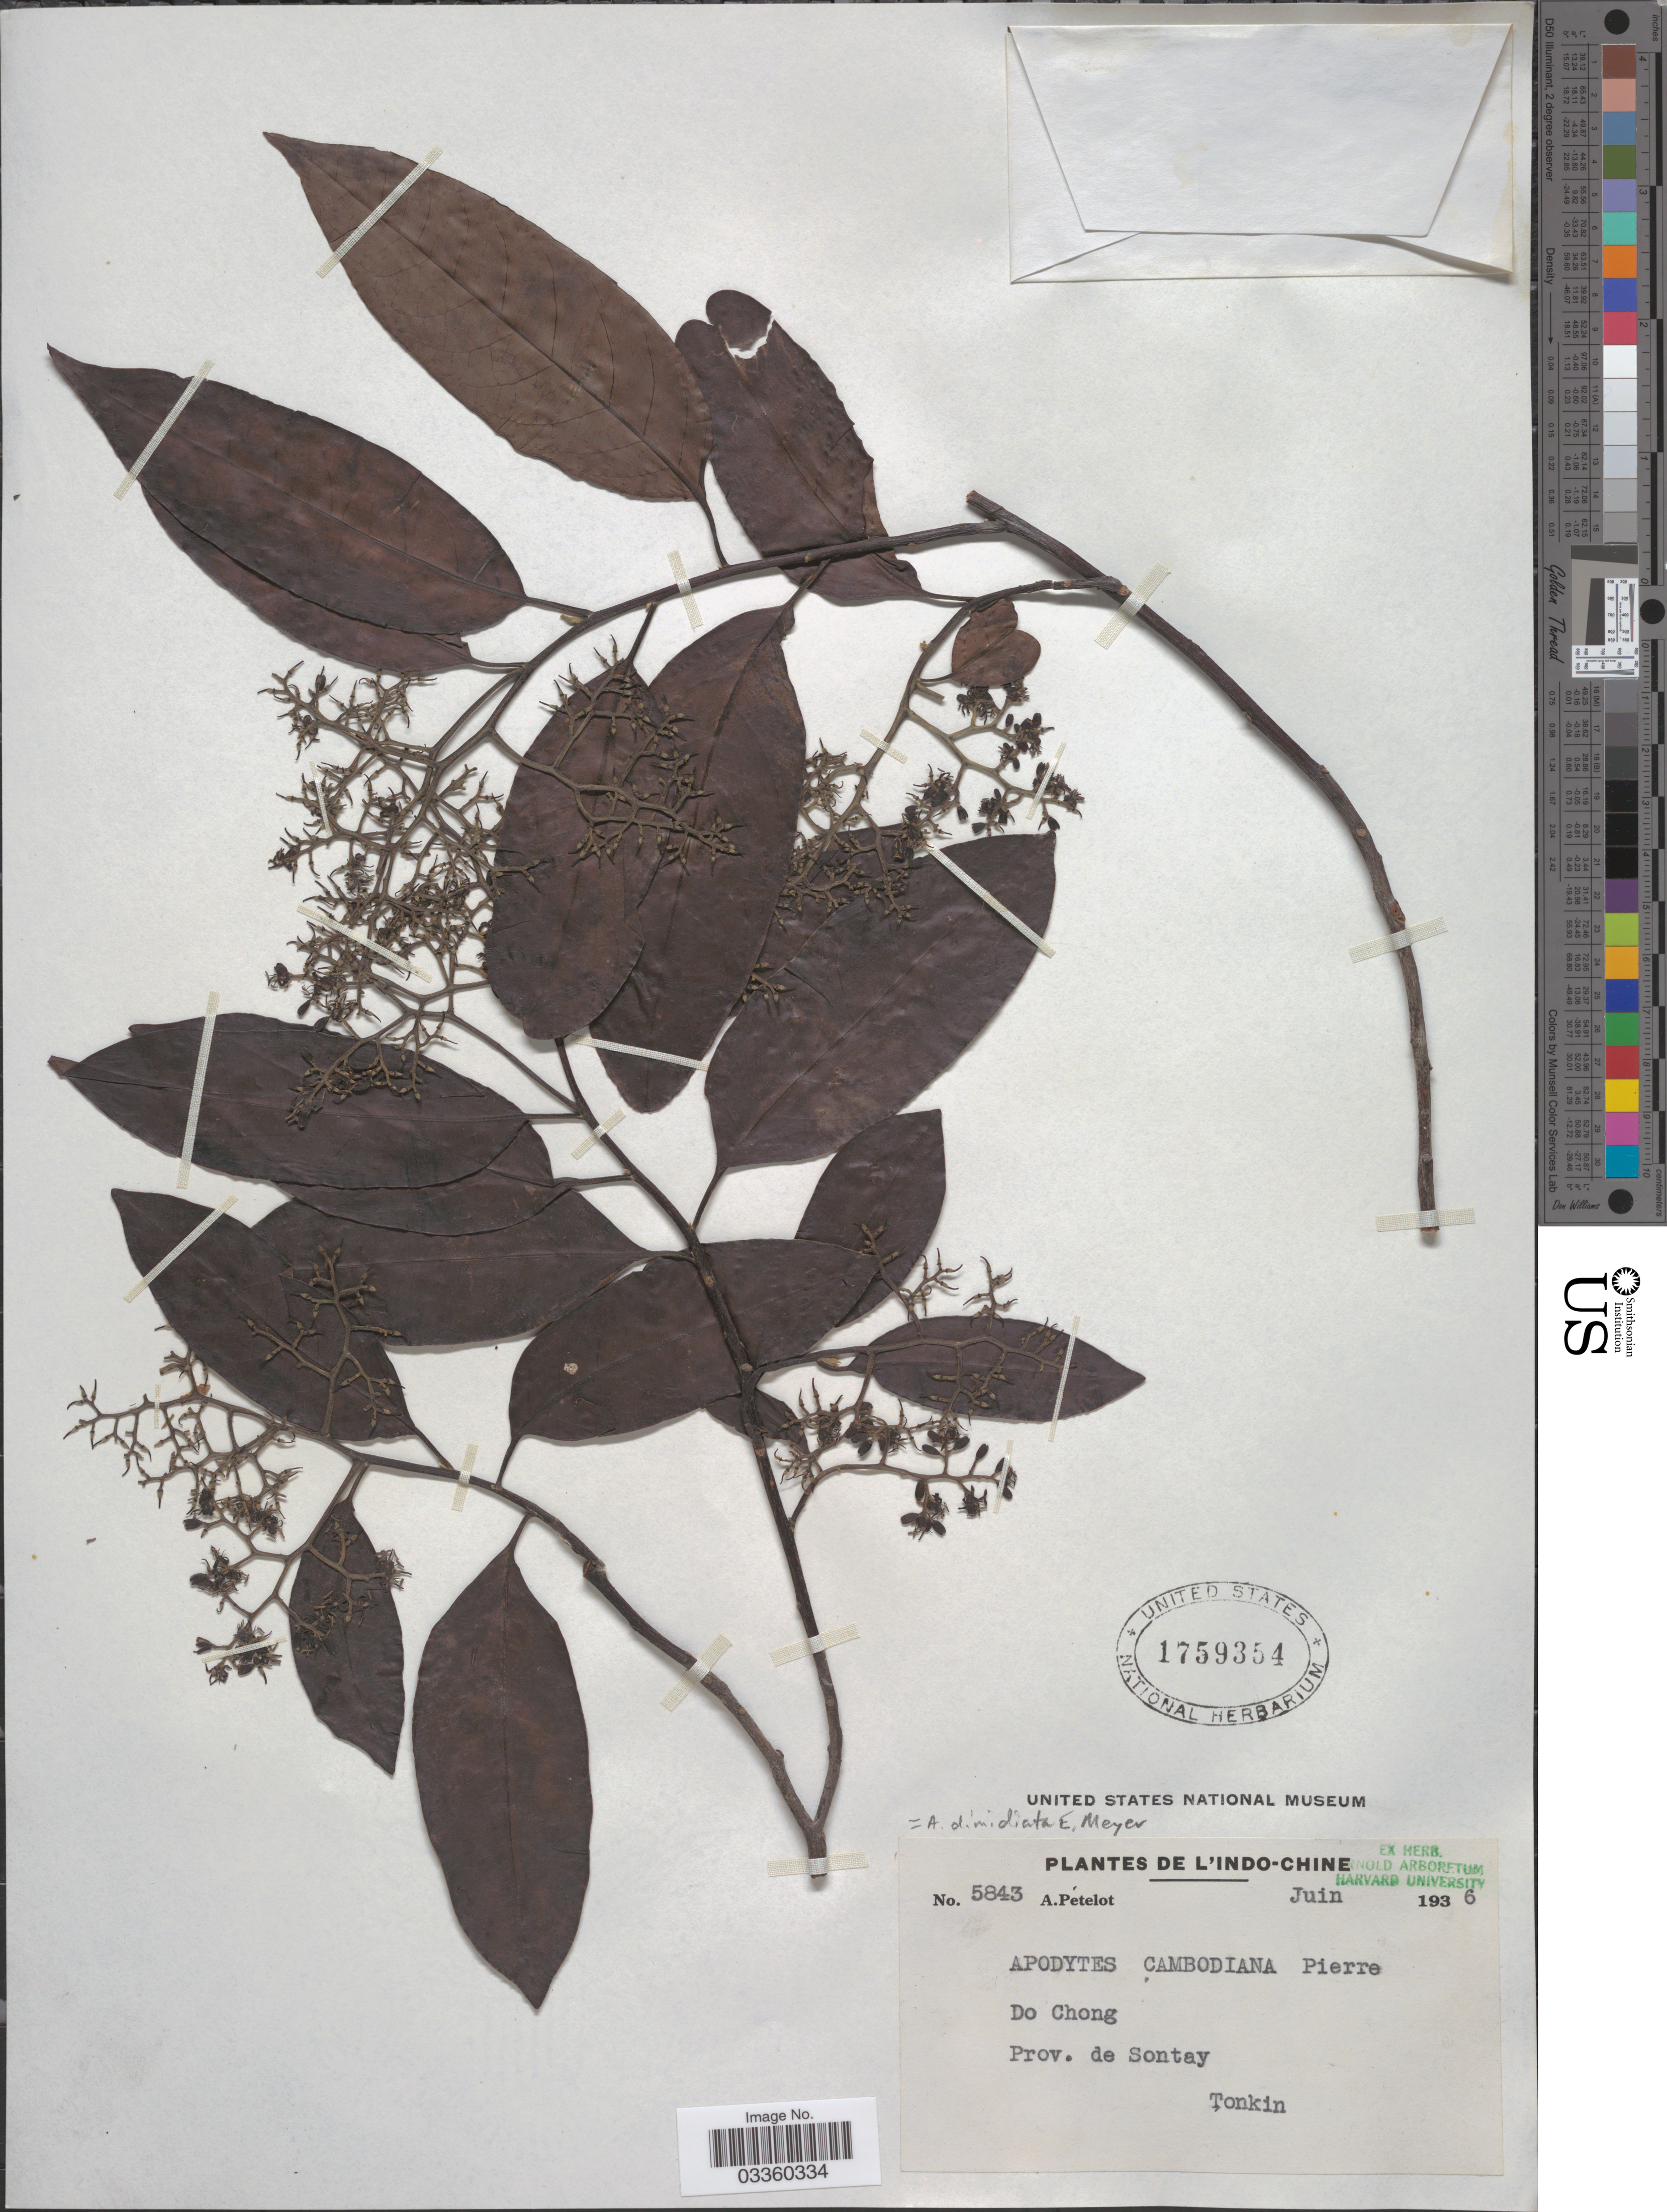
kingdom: Plantae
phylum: Tracheophyta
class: Magnoliopsida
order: Metteniusales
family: Metteniusaceae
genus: Apodytes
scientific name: Apodytes dimidiata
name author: E. Mey. ex Arn.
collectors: A. Petelot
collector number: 5843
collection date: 1936-06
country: Vietnam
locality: L'Indo-Chine. Do Chong. Prov. de Sontay. Tonkin.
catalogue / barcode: US 1759354